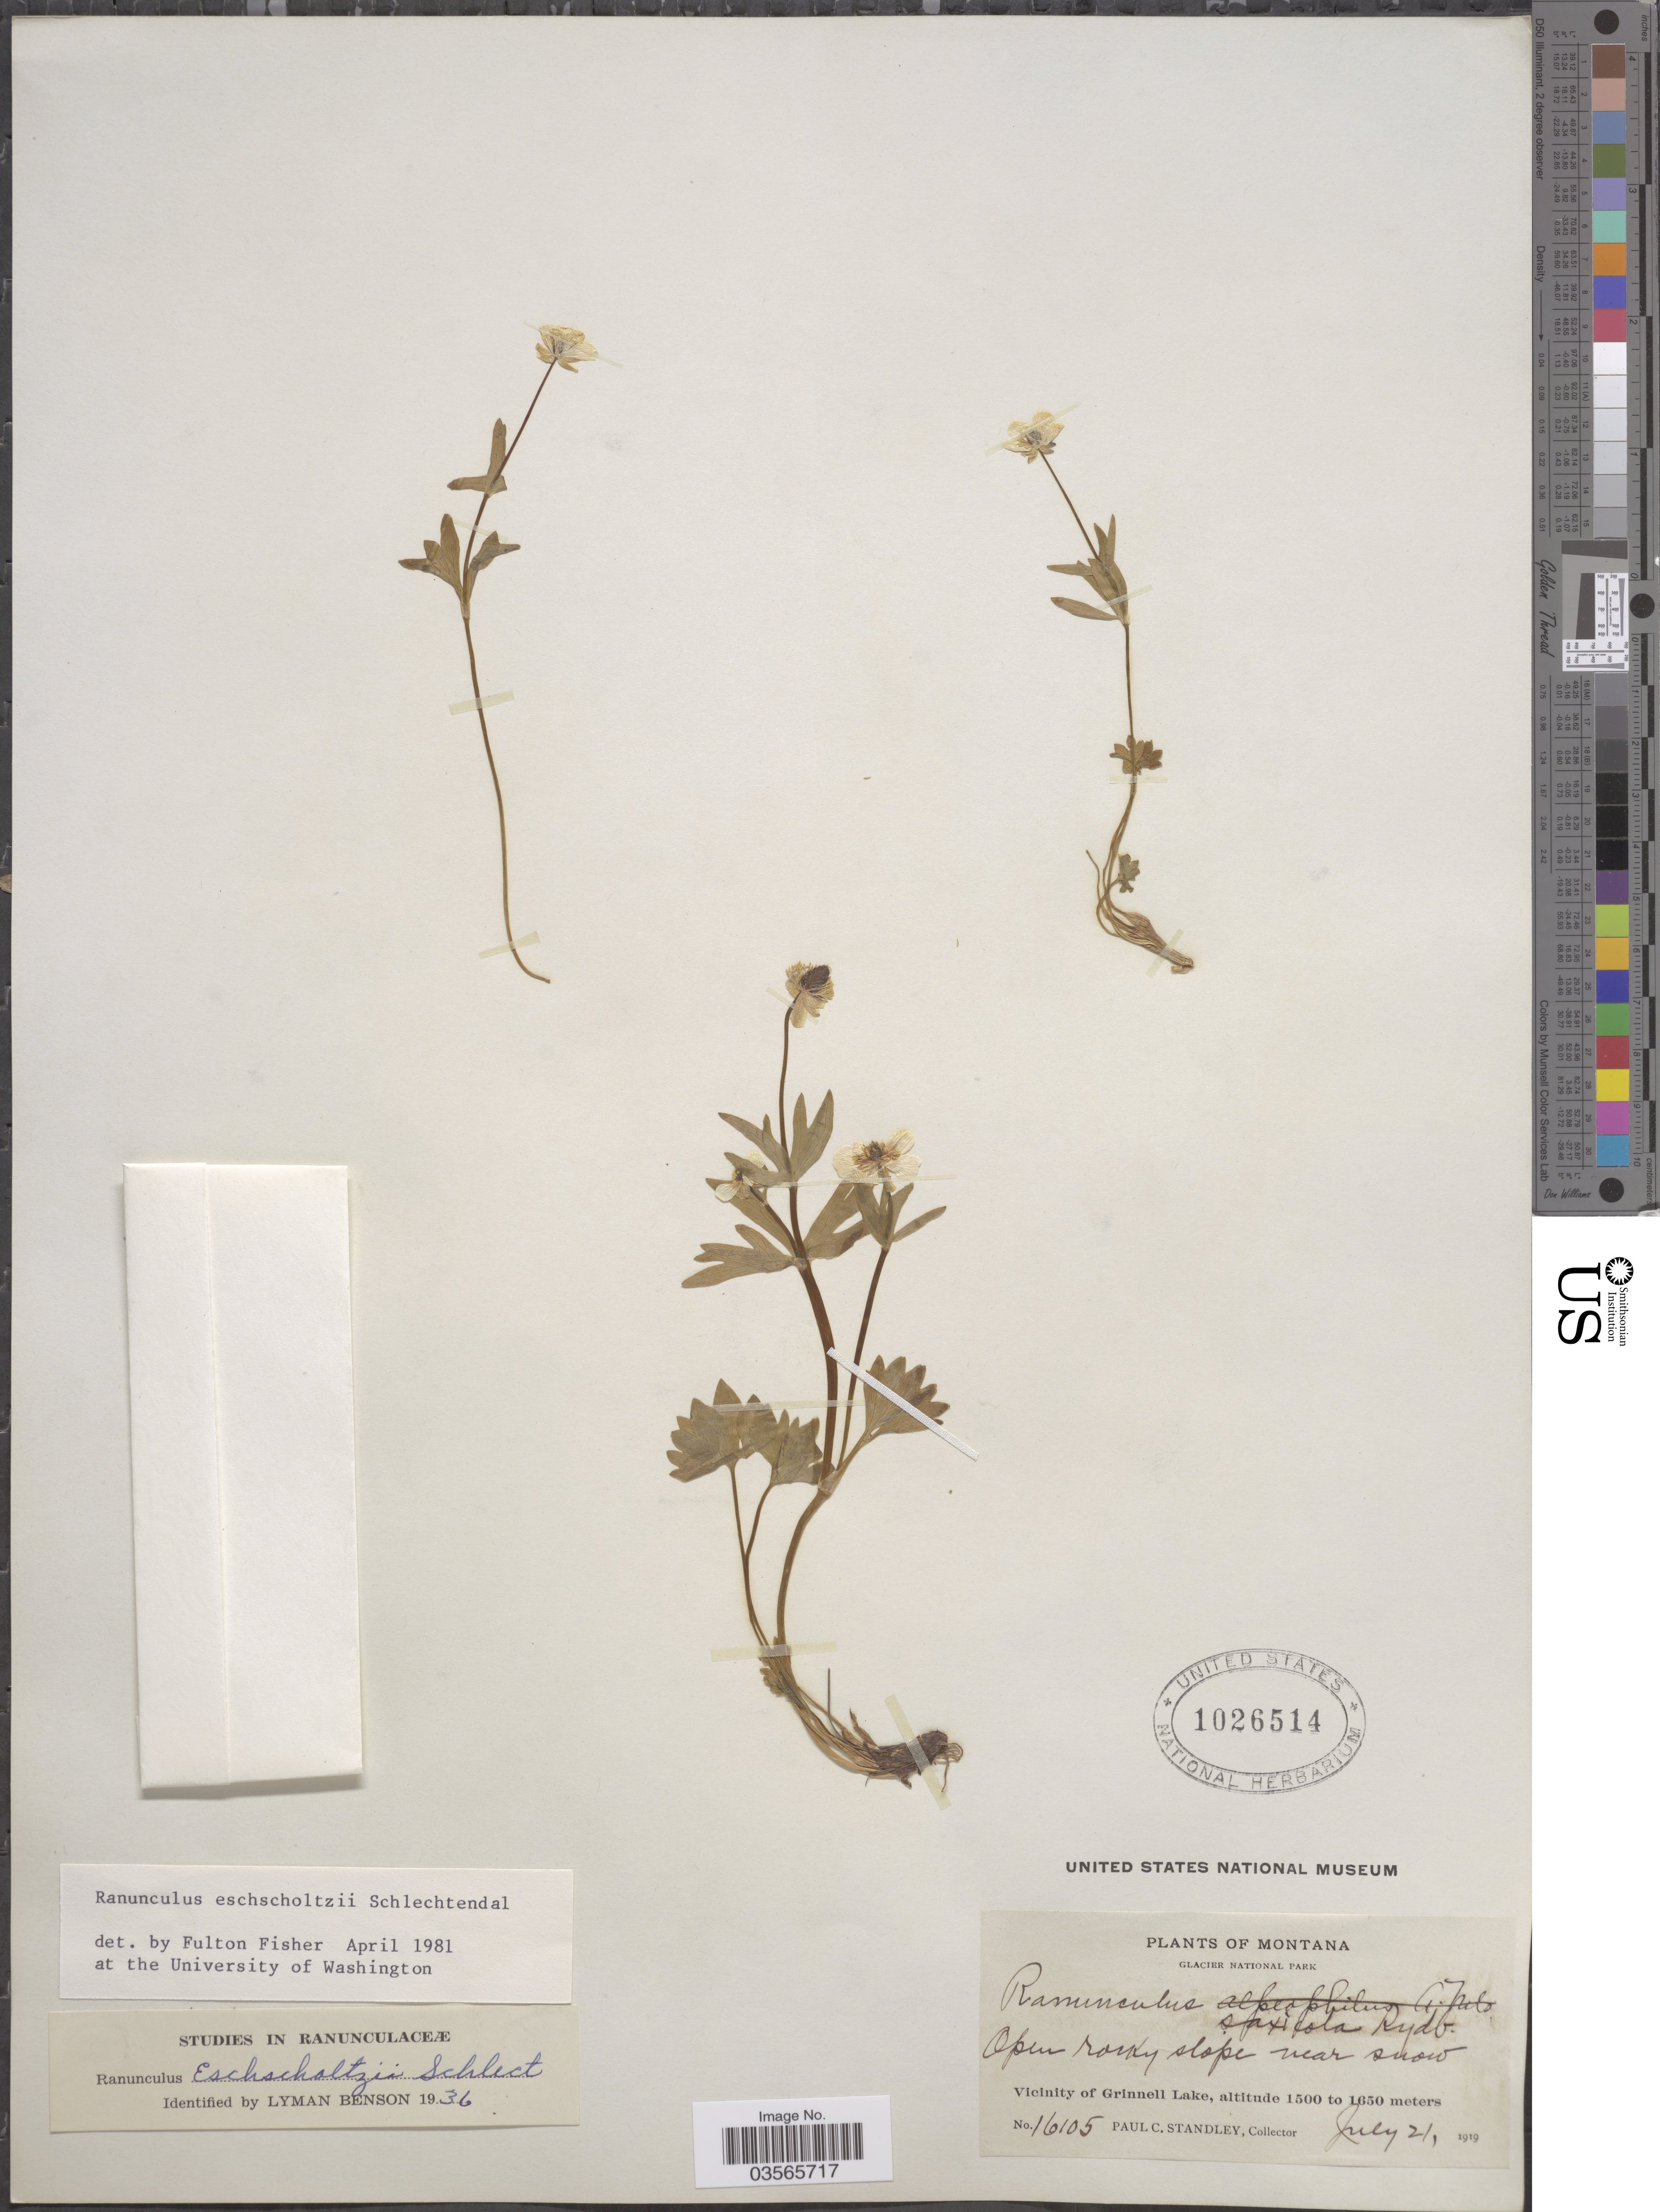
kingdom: Plantae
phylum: Tracheophyta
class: Magnoliopsida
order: Ranunculales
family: Ranunculaceae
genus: Ranunculus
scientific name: Ranunculus eschscholtzii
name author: Schltdl.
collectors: P. C. Standley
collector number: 16105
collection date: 1919-07-21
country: United States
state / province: Montana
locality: Glacier National Park. Open rocky slope near snow. Vicinity of Grinnell Lake.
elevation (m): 1500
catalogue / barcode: US 1026514